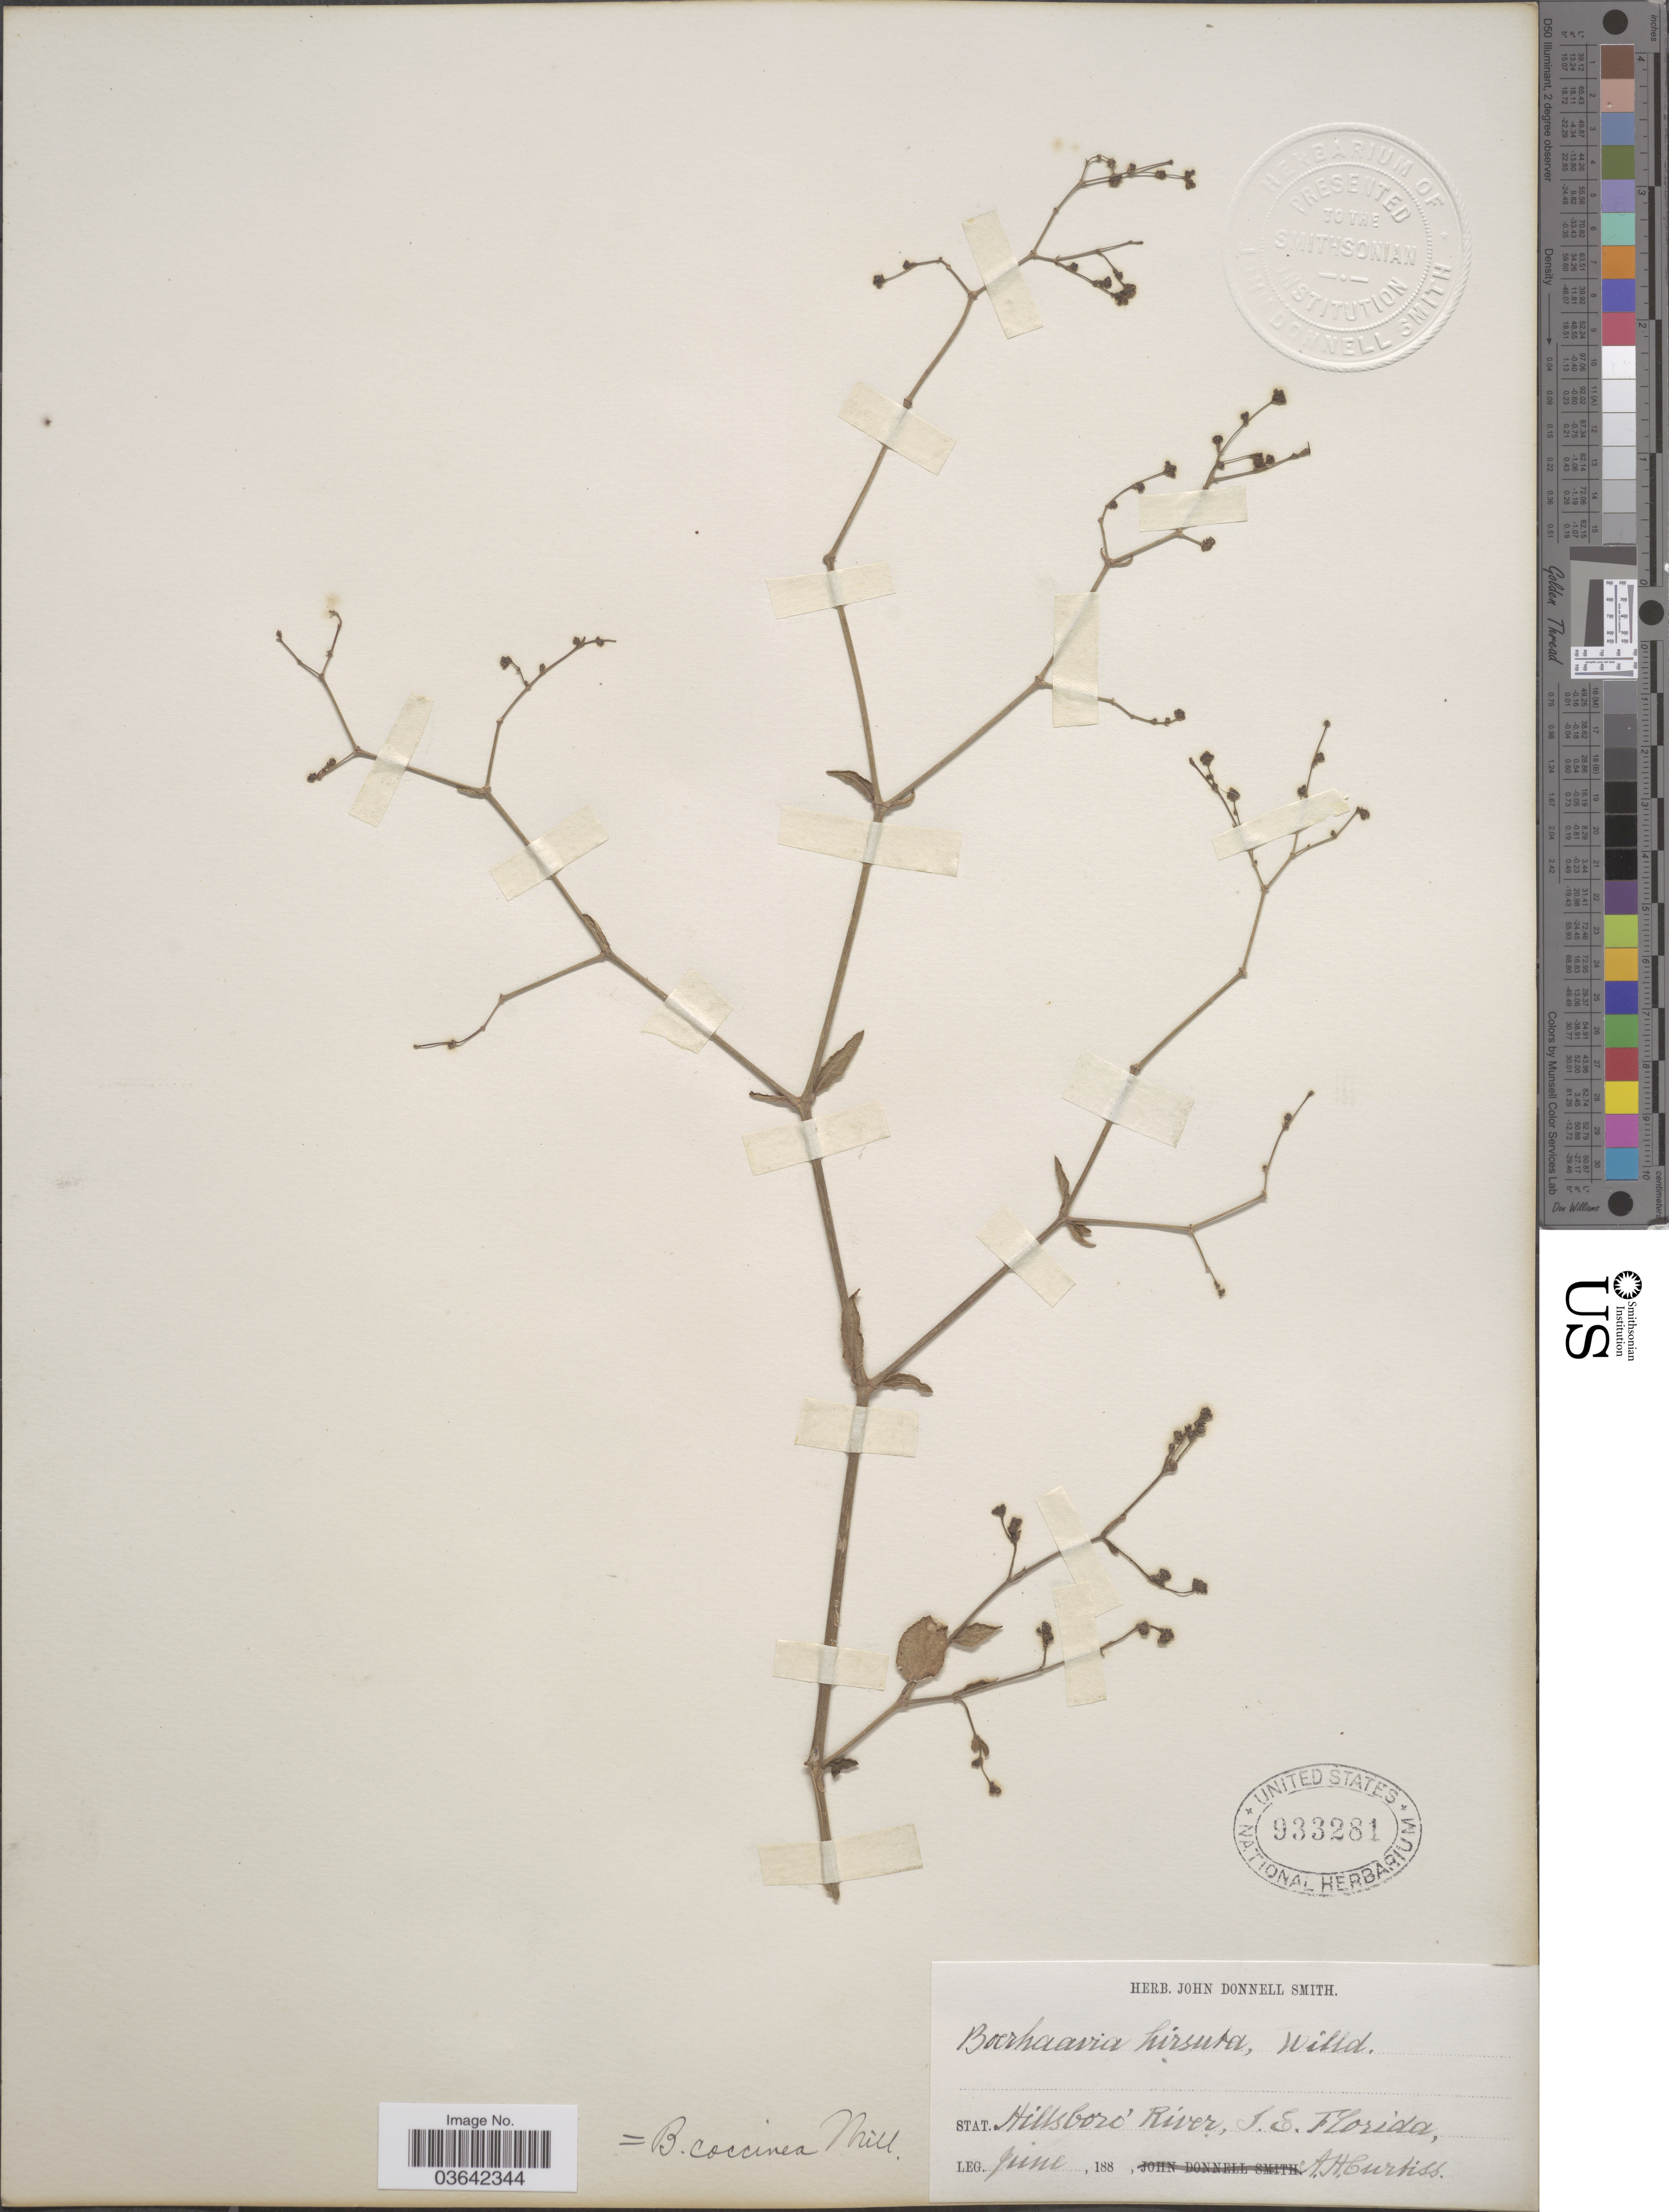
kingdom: Plantae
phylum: Tracheophyta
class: Magnoliopsida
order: Caryophyllales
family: Nyctaginaceae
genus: Boerhavia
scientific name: Boerhavia adscendens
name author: Willd.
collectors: A. H. Curtiss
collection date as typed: june 188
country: United States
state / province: Florida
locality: Sta. Hillsboro' River, S. E. Florida.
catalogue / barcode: US 933281